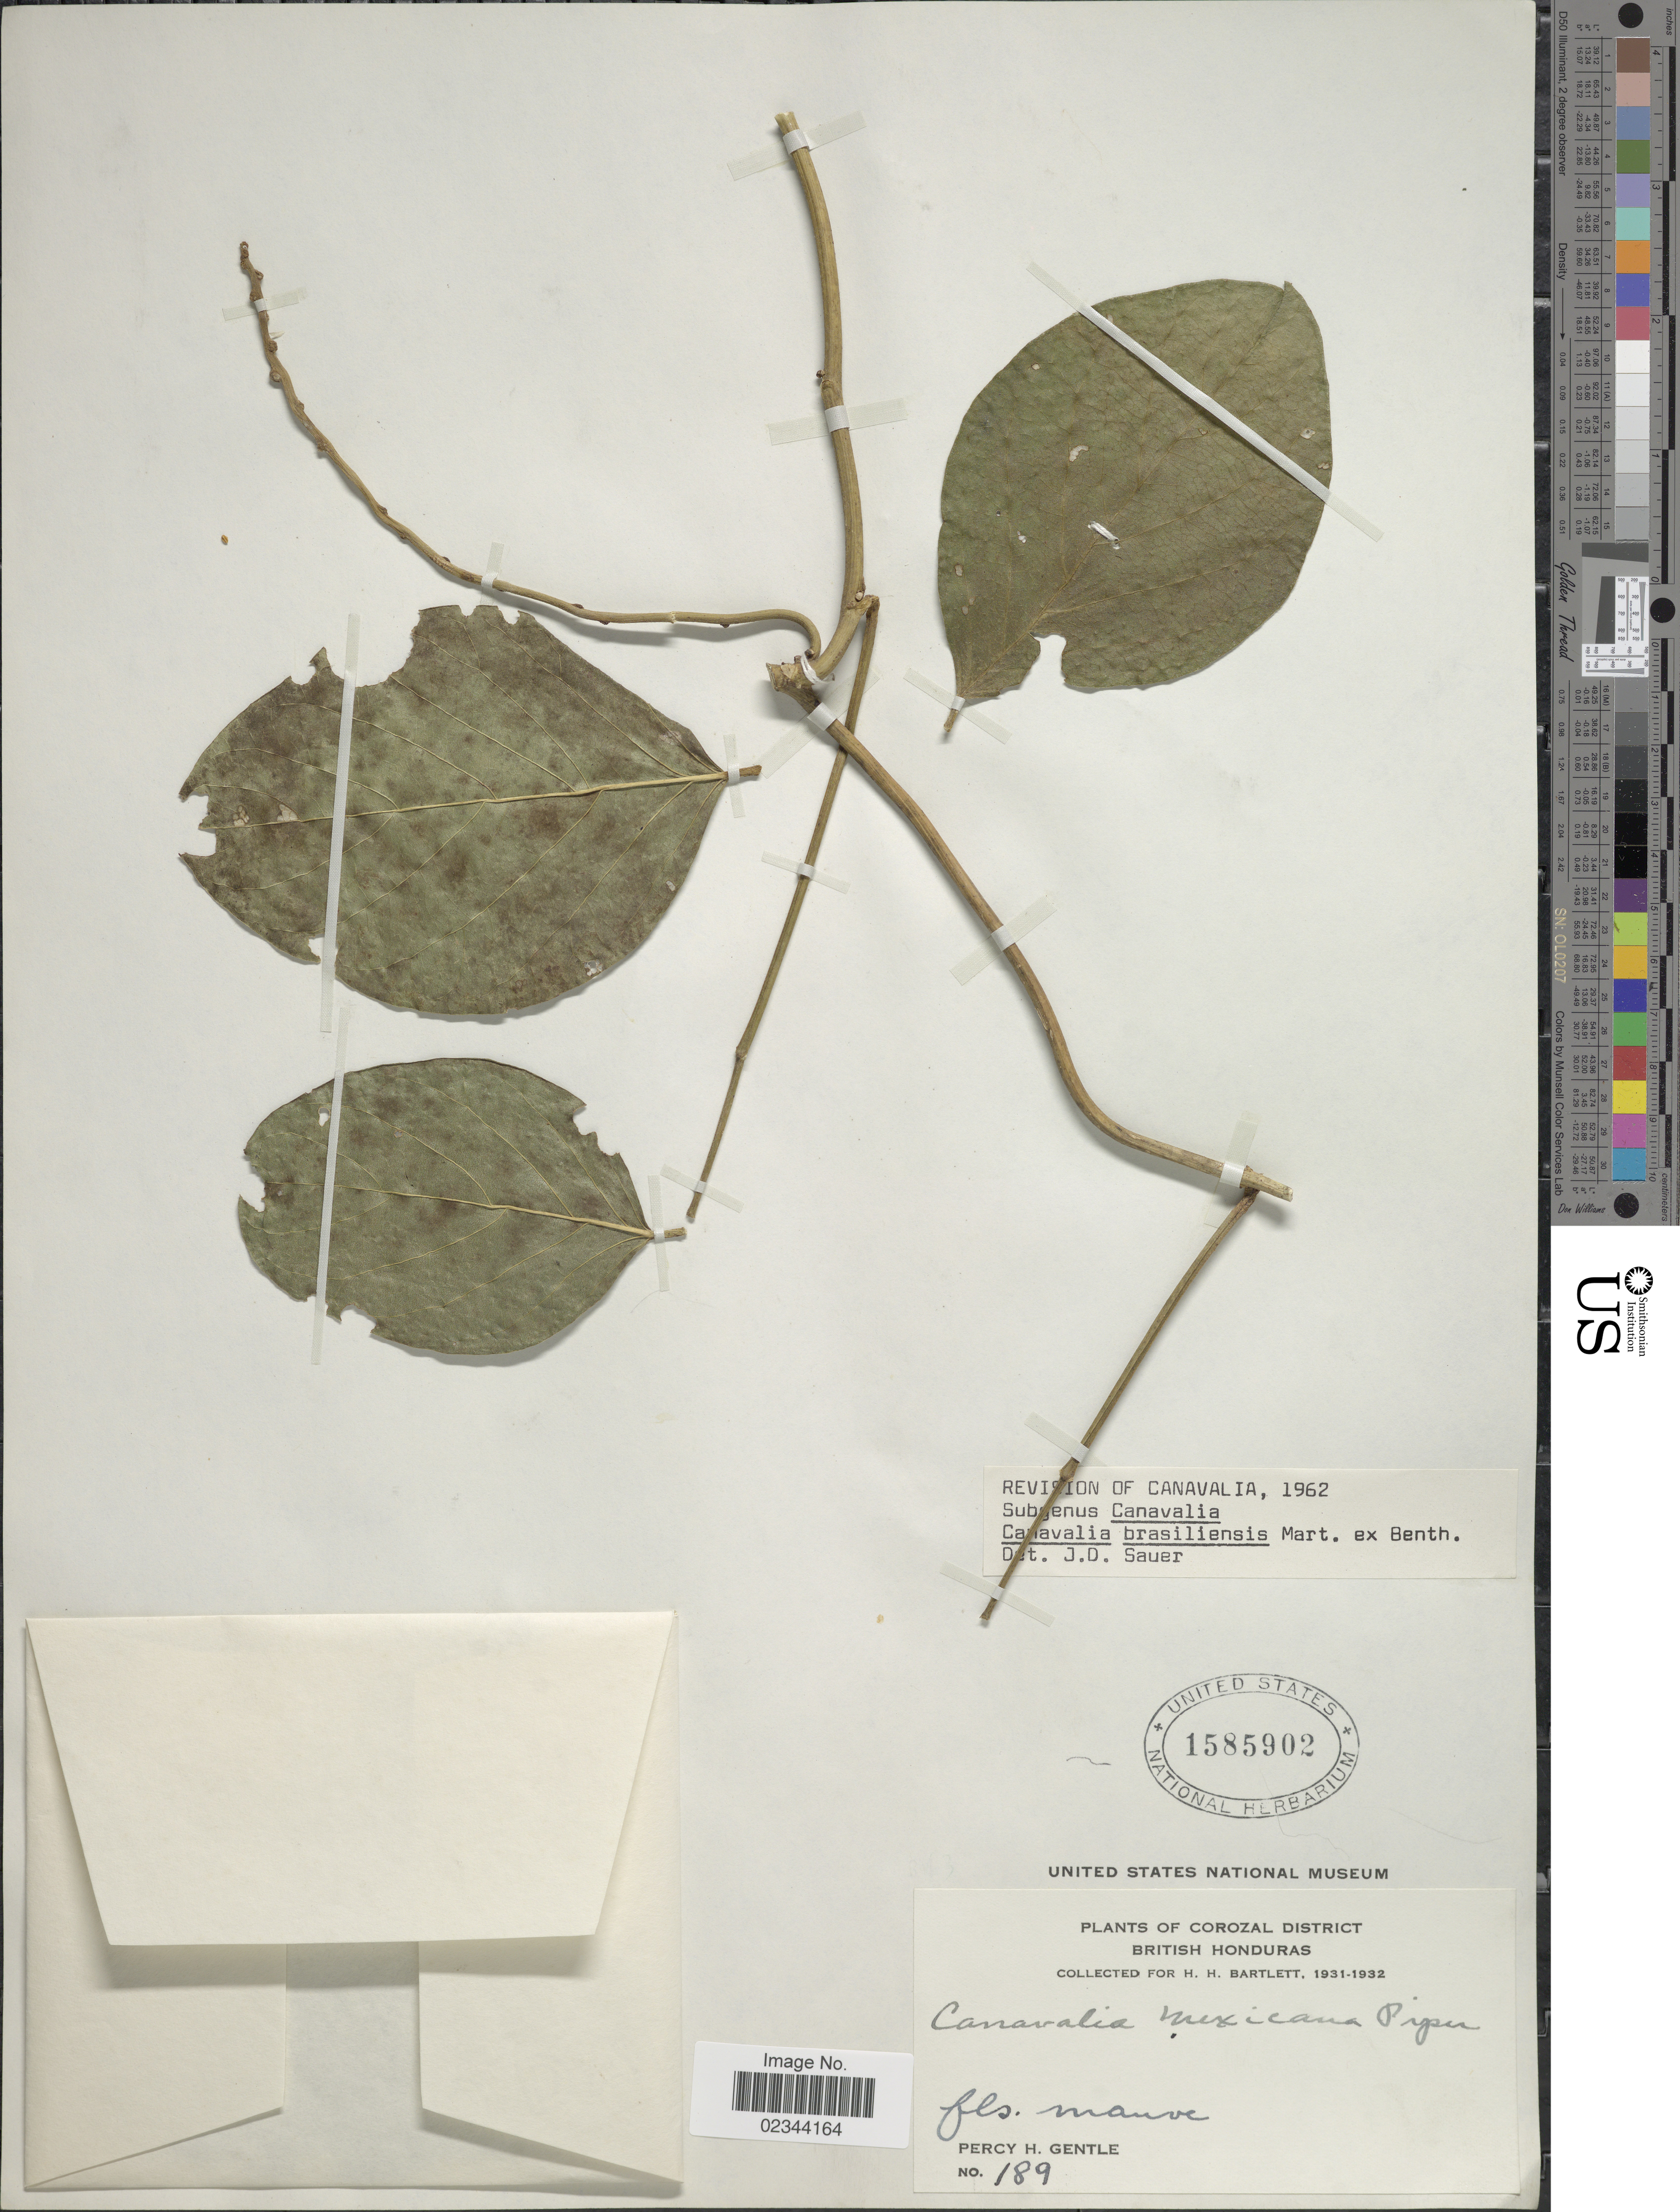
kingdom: Plantae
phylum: Tracheophyta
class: Magnoliopsida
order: Fabales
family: Fabaceae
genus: Canavalia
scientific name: Canavalia brasiliensis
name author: Mart. ex Benth.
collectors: P. H. Gentle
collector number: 189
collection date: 1931/1932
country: Belize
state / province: Corozal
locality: British Honduras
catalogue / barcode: US 1585902